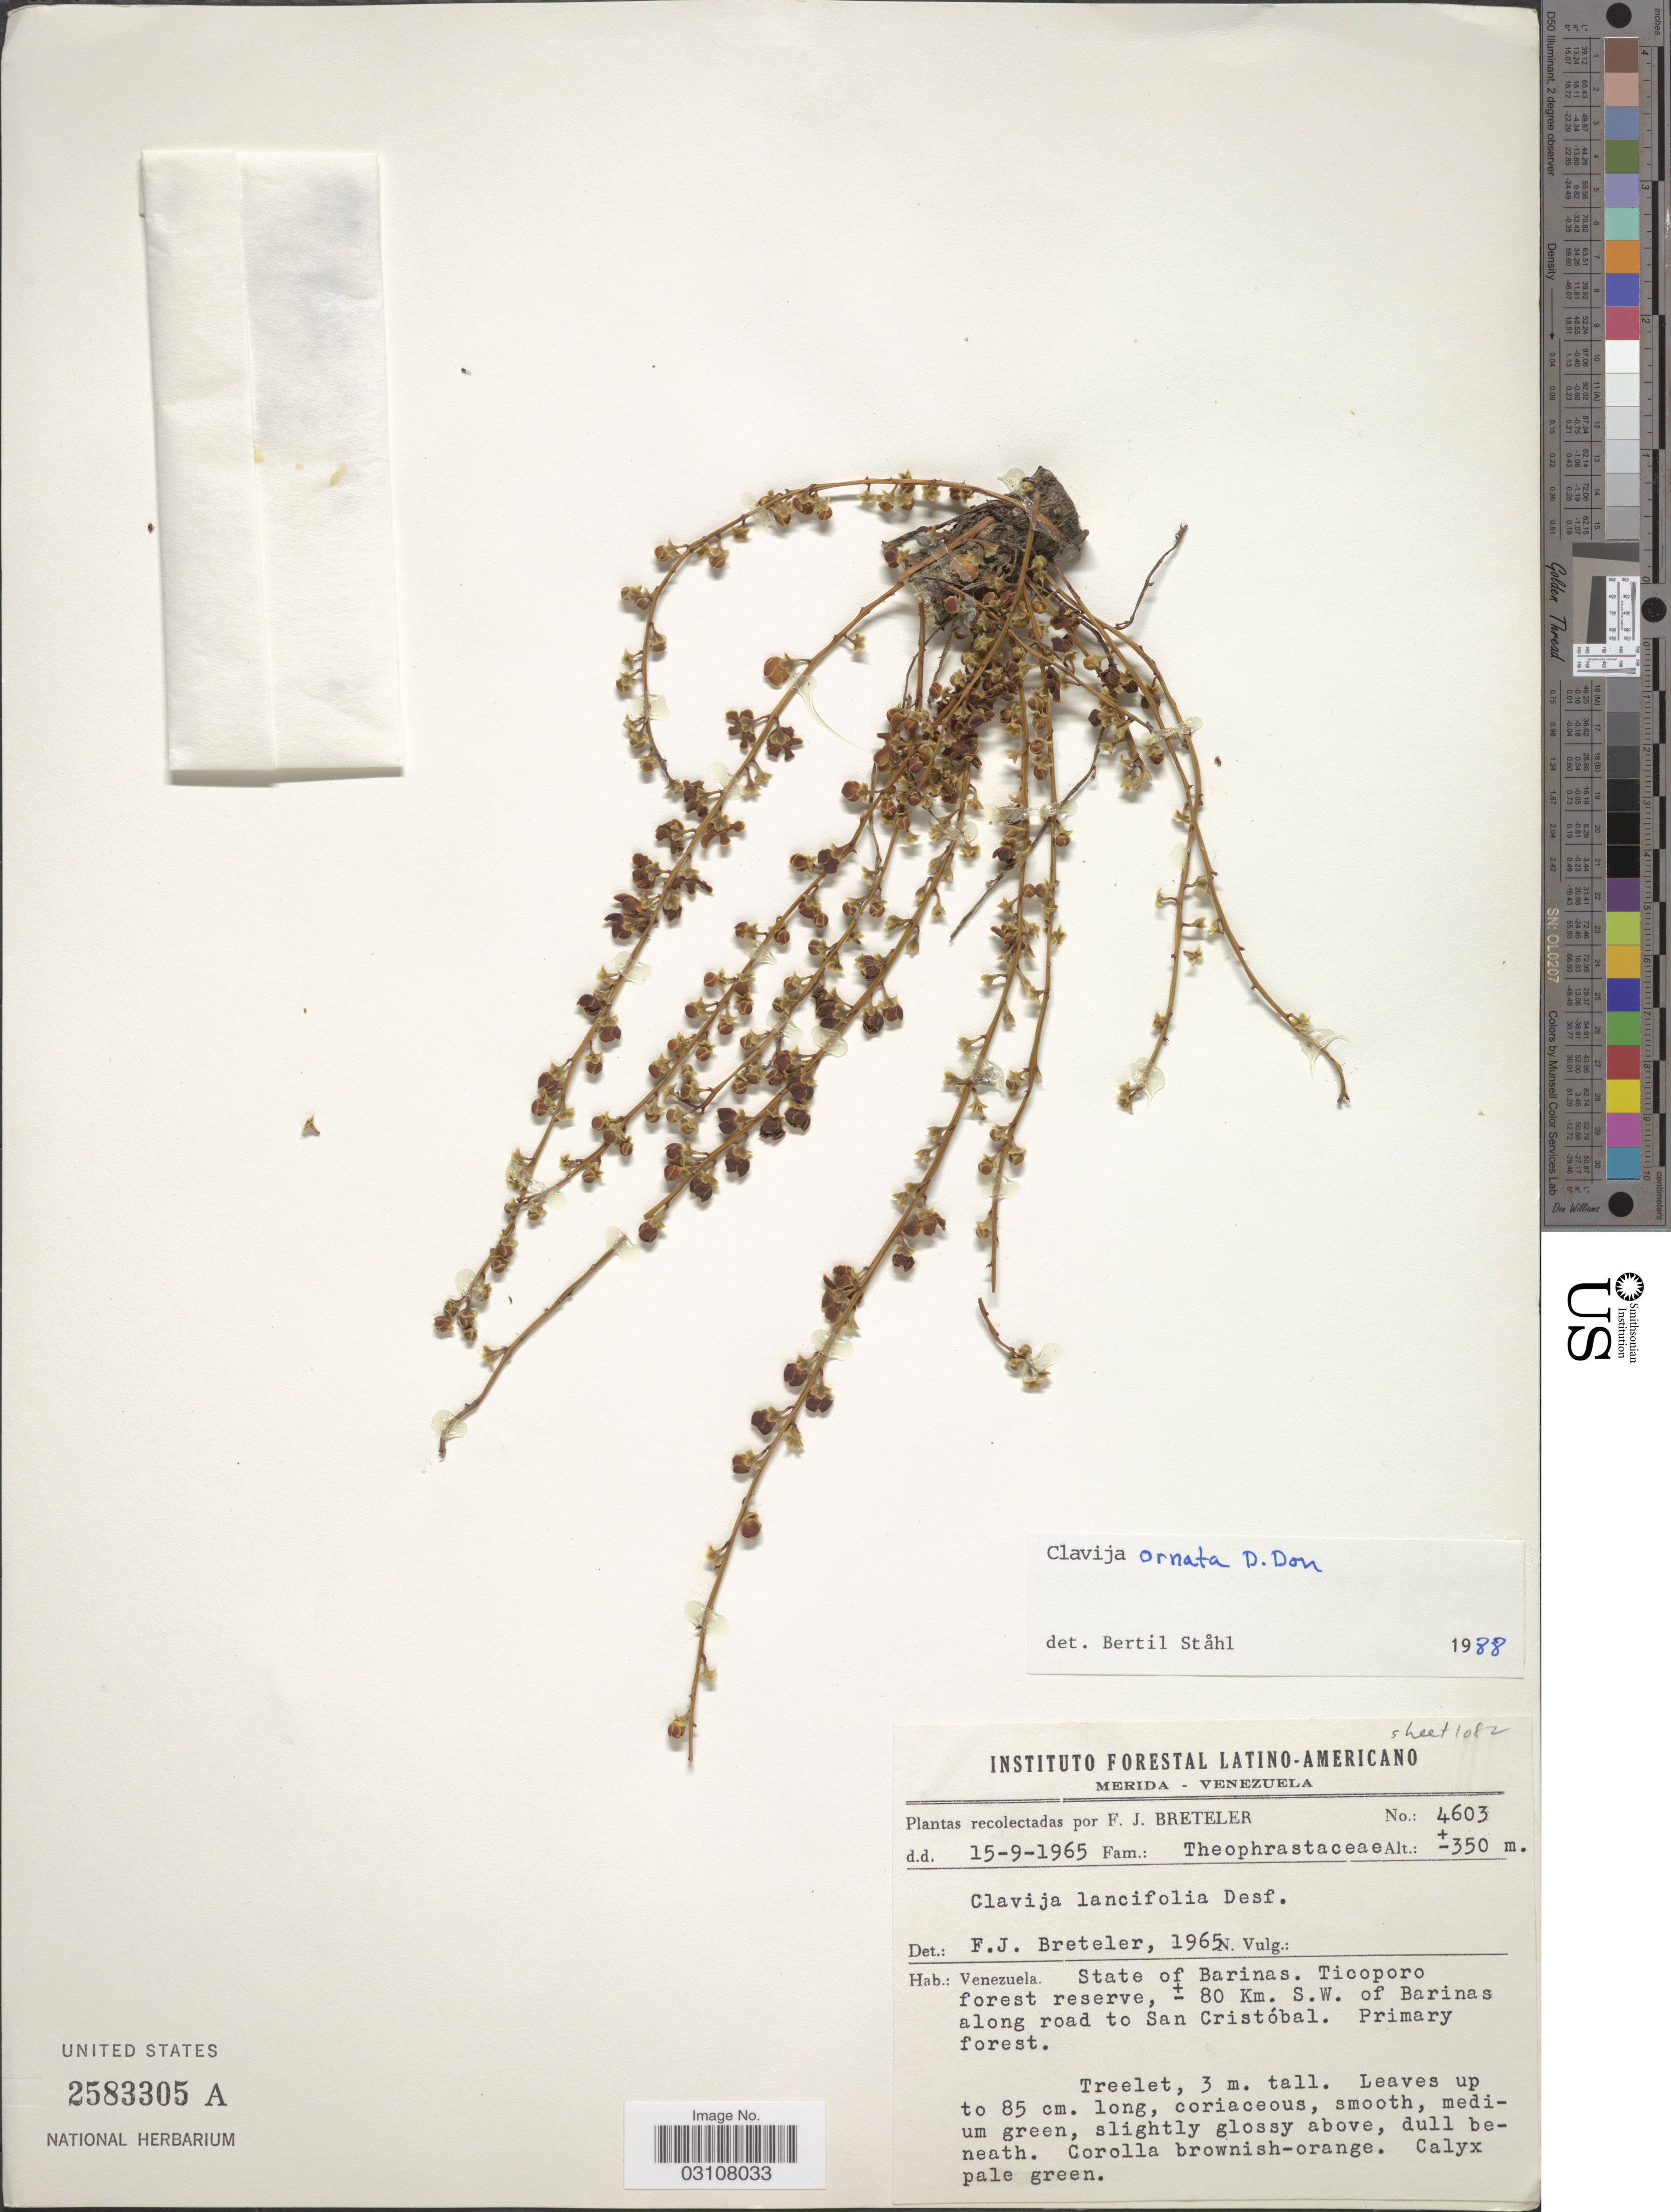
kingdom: Plantae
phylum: Tracheophyta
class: Magnoliopsida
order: Ericales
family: Primulaceae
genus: Clavija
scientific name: Clavija ornata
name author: D. Don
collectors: F. J. Breteler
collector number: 4603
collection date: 1965-09-15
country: Venezuela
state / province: Barinas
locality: Ticoporo forest reserve, ± 80 Km. S.W. of Barinas along road to San Cristobal.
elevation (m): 350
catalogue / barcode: US 2583305A